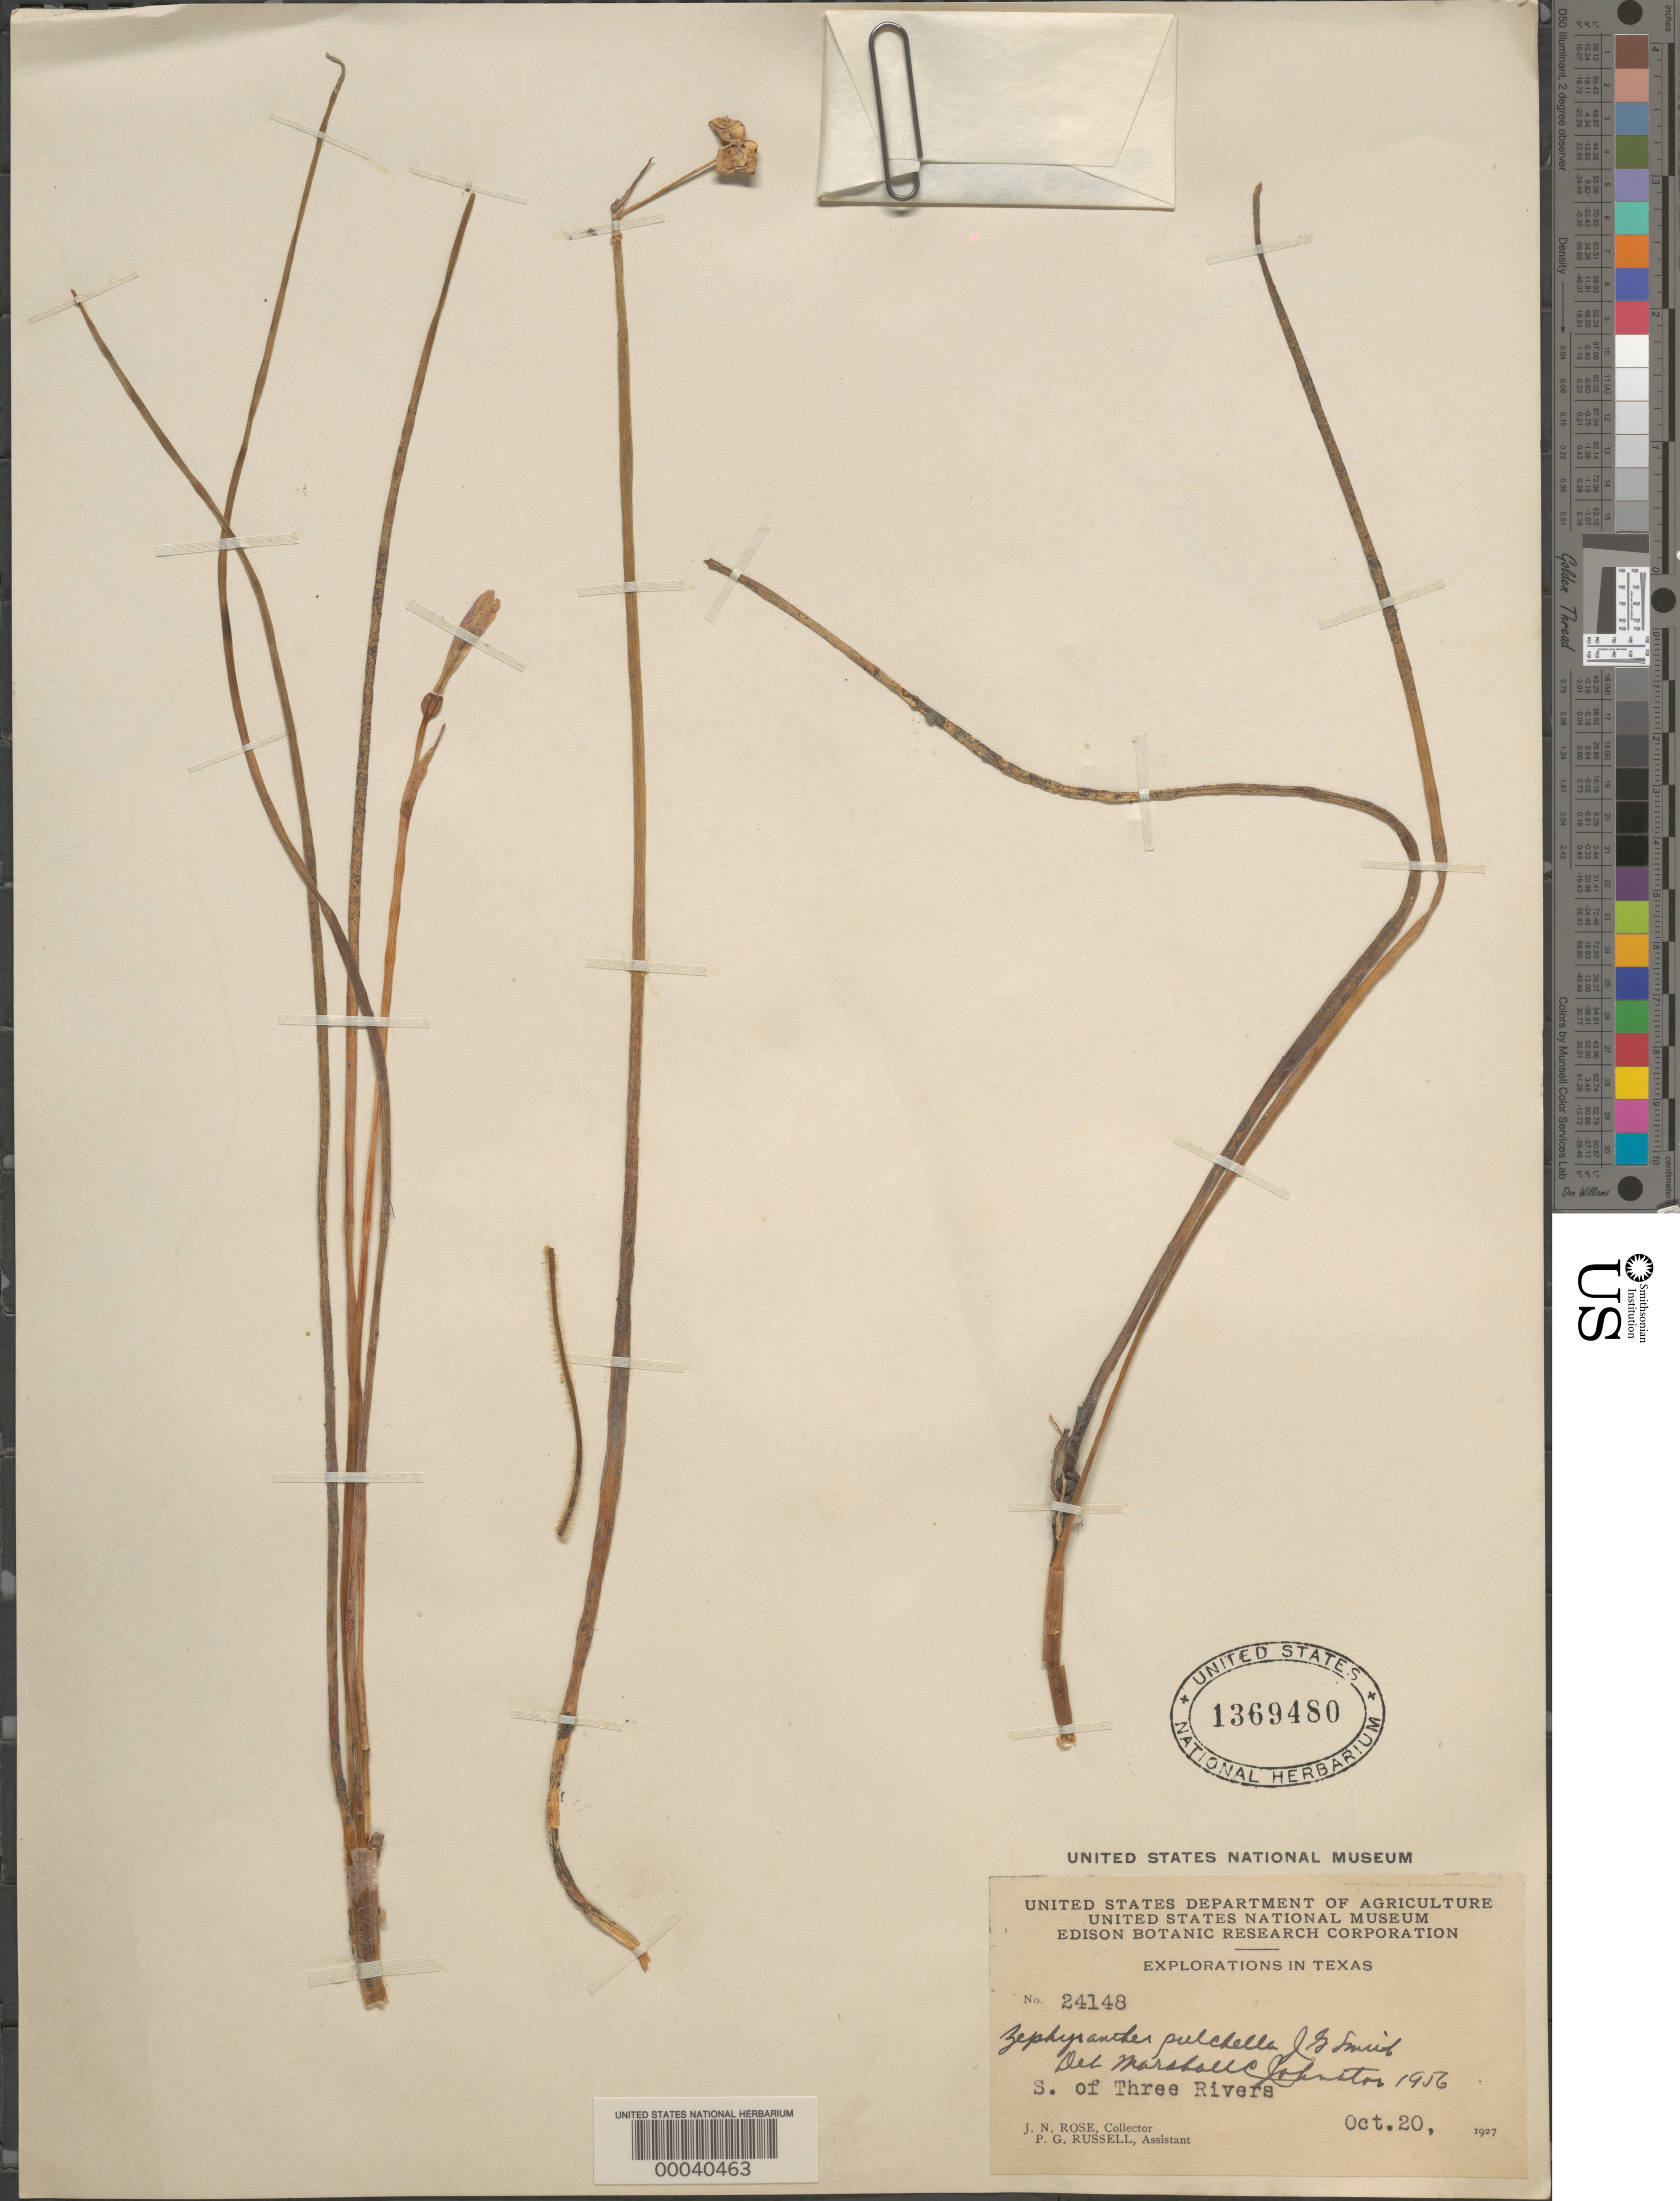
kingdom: Plantae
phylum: Tracheophyta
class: Liliopsida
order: Asparagales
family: Amaryllidaceae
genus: Zephyranthes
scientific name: Zephyranthes macrosiphon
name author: Baker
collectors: J. N. Rose & P. G. Russell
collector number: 24148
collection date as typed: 20 Oct 1927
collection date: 1927-10-20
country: United States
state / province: Texas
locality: S of three rivers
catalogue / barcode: US 1369480